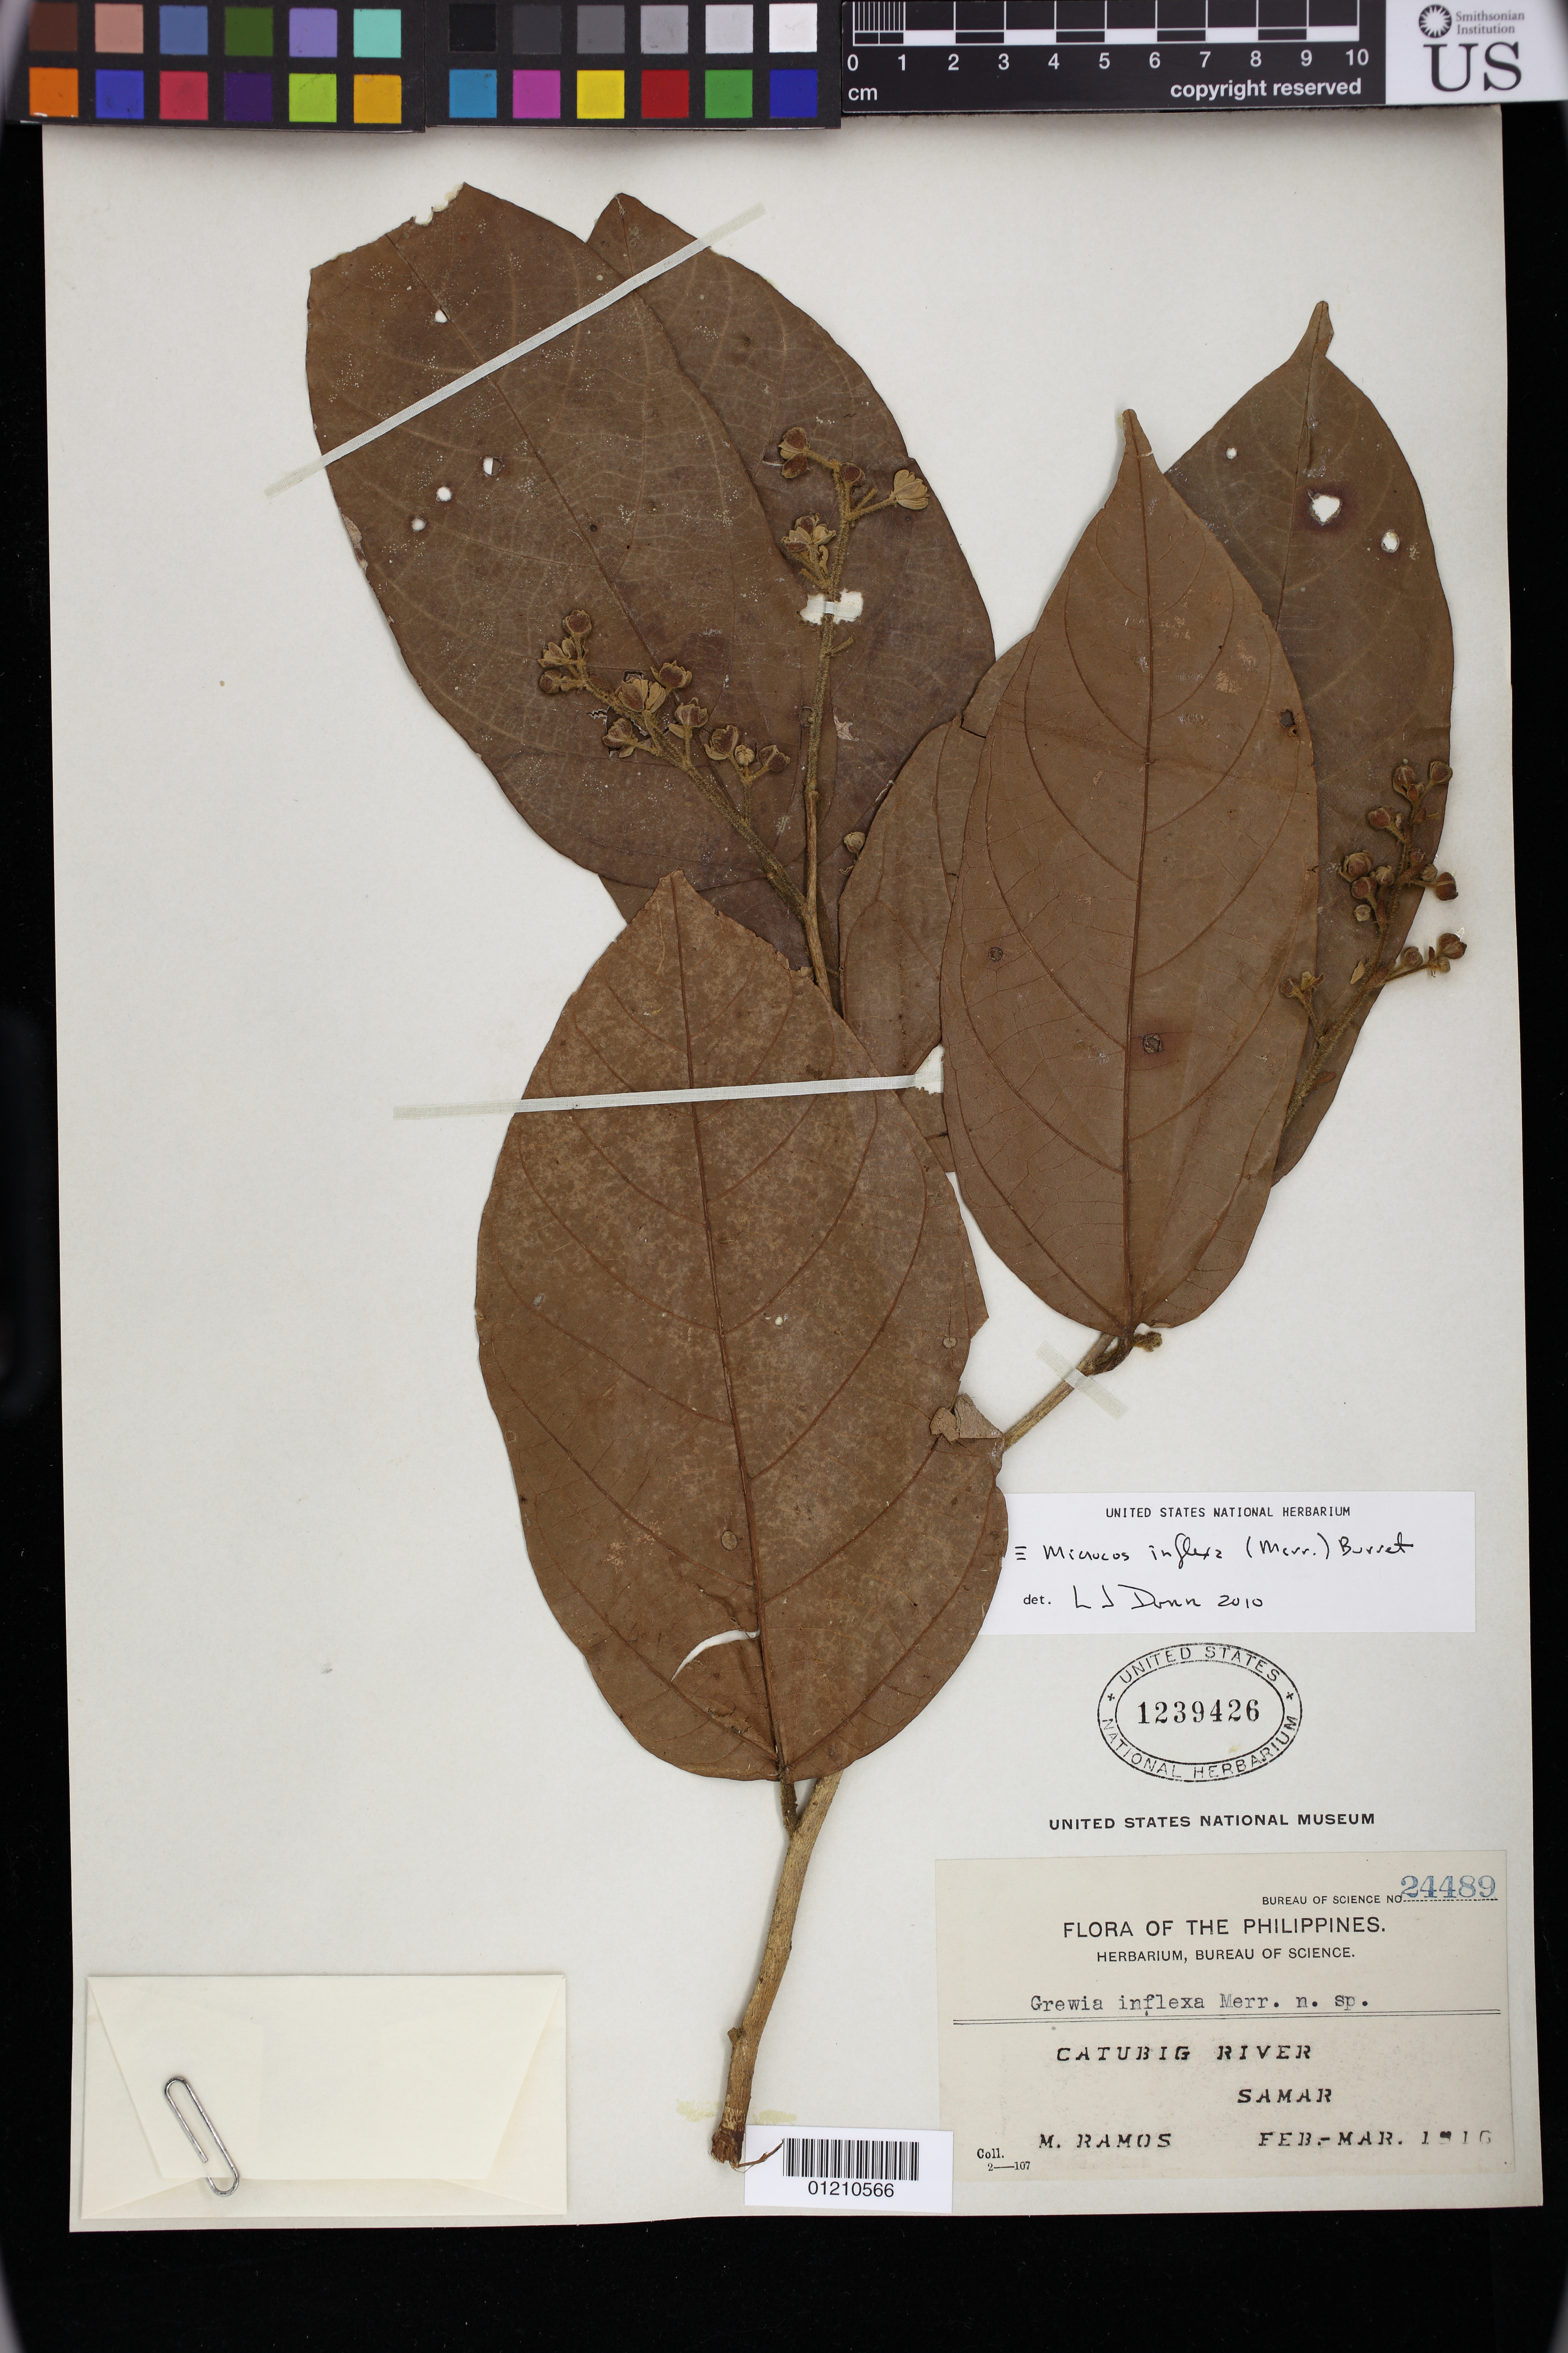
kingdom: Plantae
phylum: Tracheophyta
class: Magnoliopsida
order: Malvales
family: Malvaceae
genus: Microcos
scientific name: Microcos inflexa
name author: Burret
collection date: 1916-02/1916-03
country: Philippines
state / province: Eastern Visayas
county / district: Samar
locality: Catubig River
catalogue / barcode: US 1239426